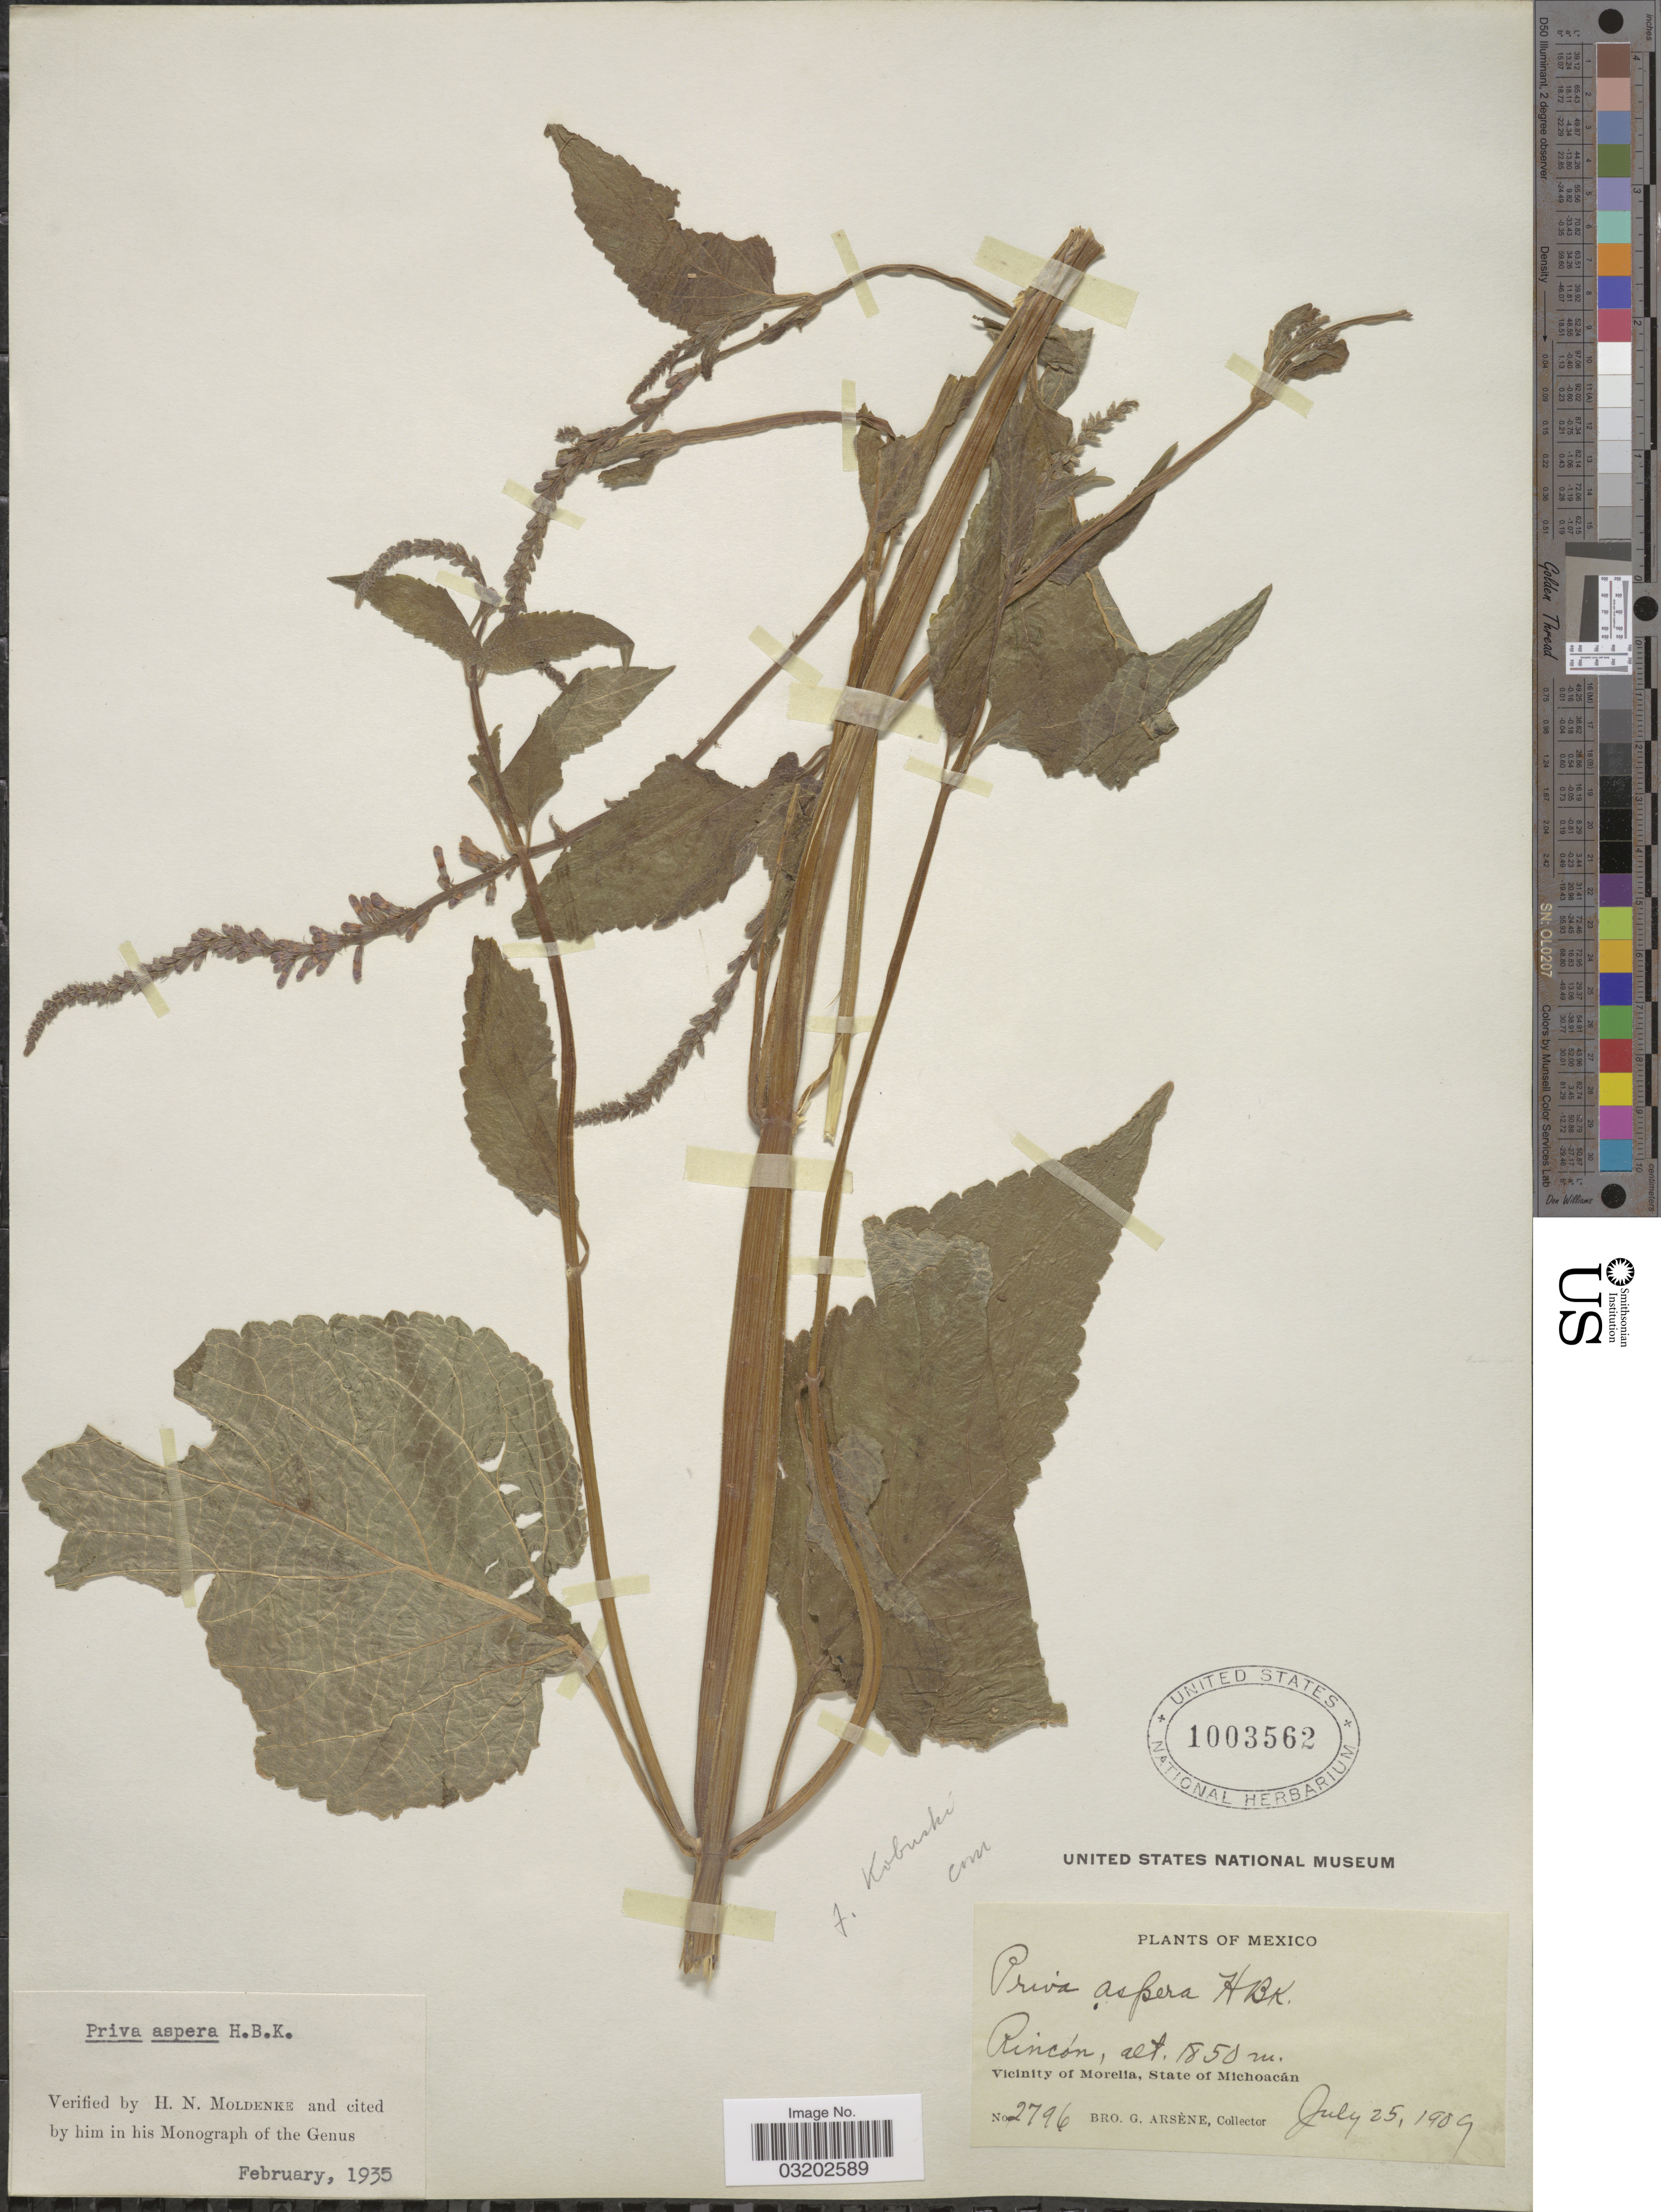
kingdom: Plantae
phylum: Tracheophyta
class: Magnoliopsida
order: Lamiales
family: Verbenaceae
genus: Priva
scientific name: Priva aspera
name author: Kunth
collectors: Bro. G. Arsène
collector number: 2796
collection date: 1909-07-25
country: Mexico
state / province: Michoacán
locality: Rincón, Vicinity of Morelia.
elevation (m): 1850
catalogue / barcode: US 1003562